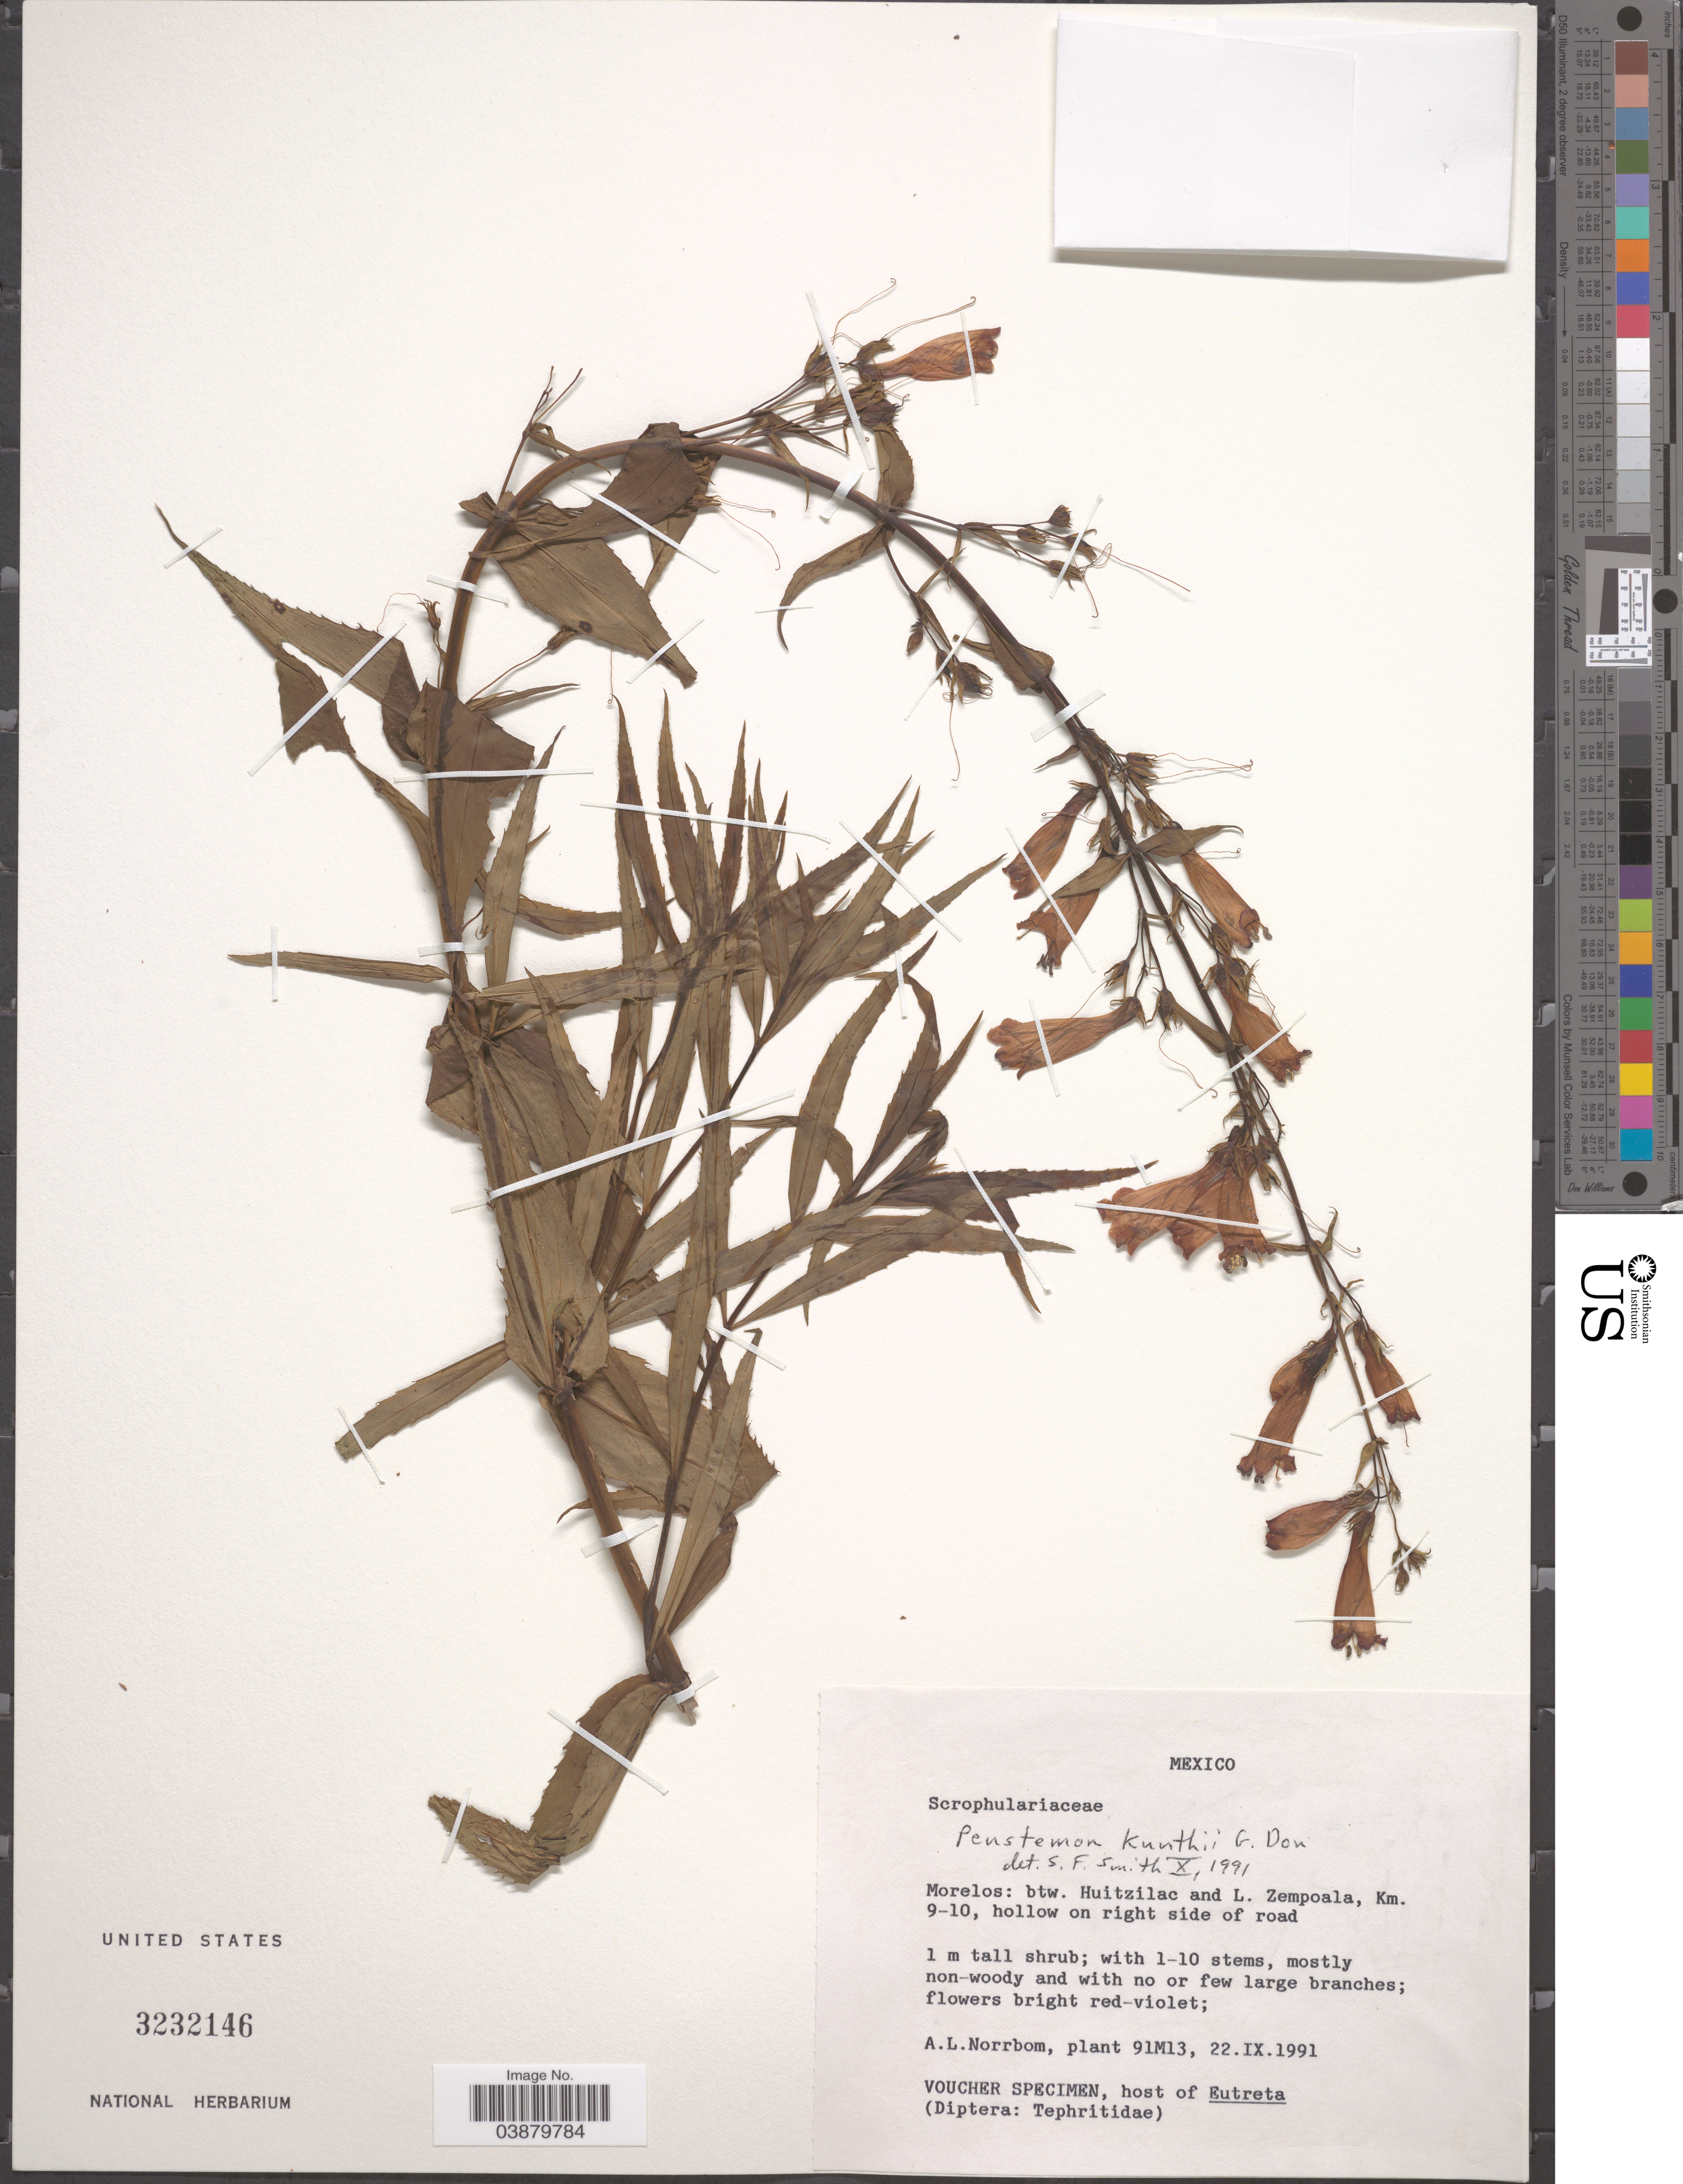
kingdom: Plantae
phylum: Tracheophyta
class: Magnoliopsida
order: Lamiales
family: Plantaginaceae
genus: Penstemon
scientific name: Penstemon kunthii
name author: G. Don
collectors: A. L. Norrbom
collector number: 91M13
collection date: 1991-09-22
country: Mexico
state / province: Morelos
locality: Btw. Huitzilac and L. Zempoala, Km. 9-10, hollow on right side of road.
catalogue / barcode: US 3232146